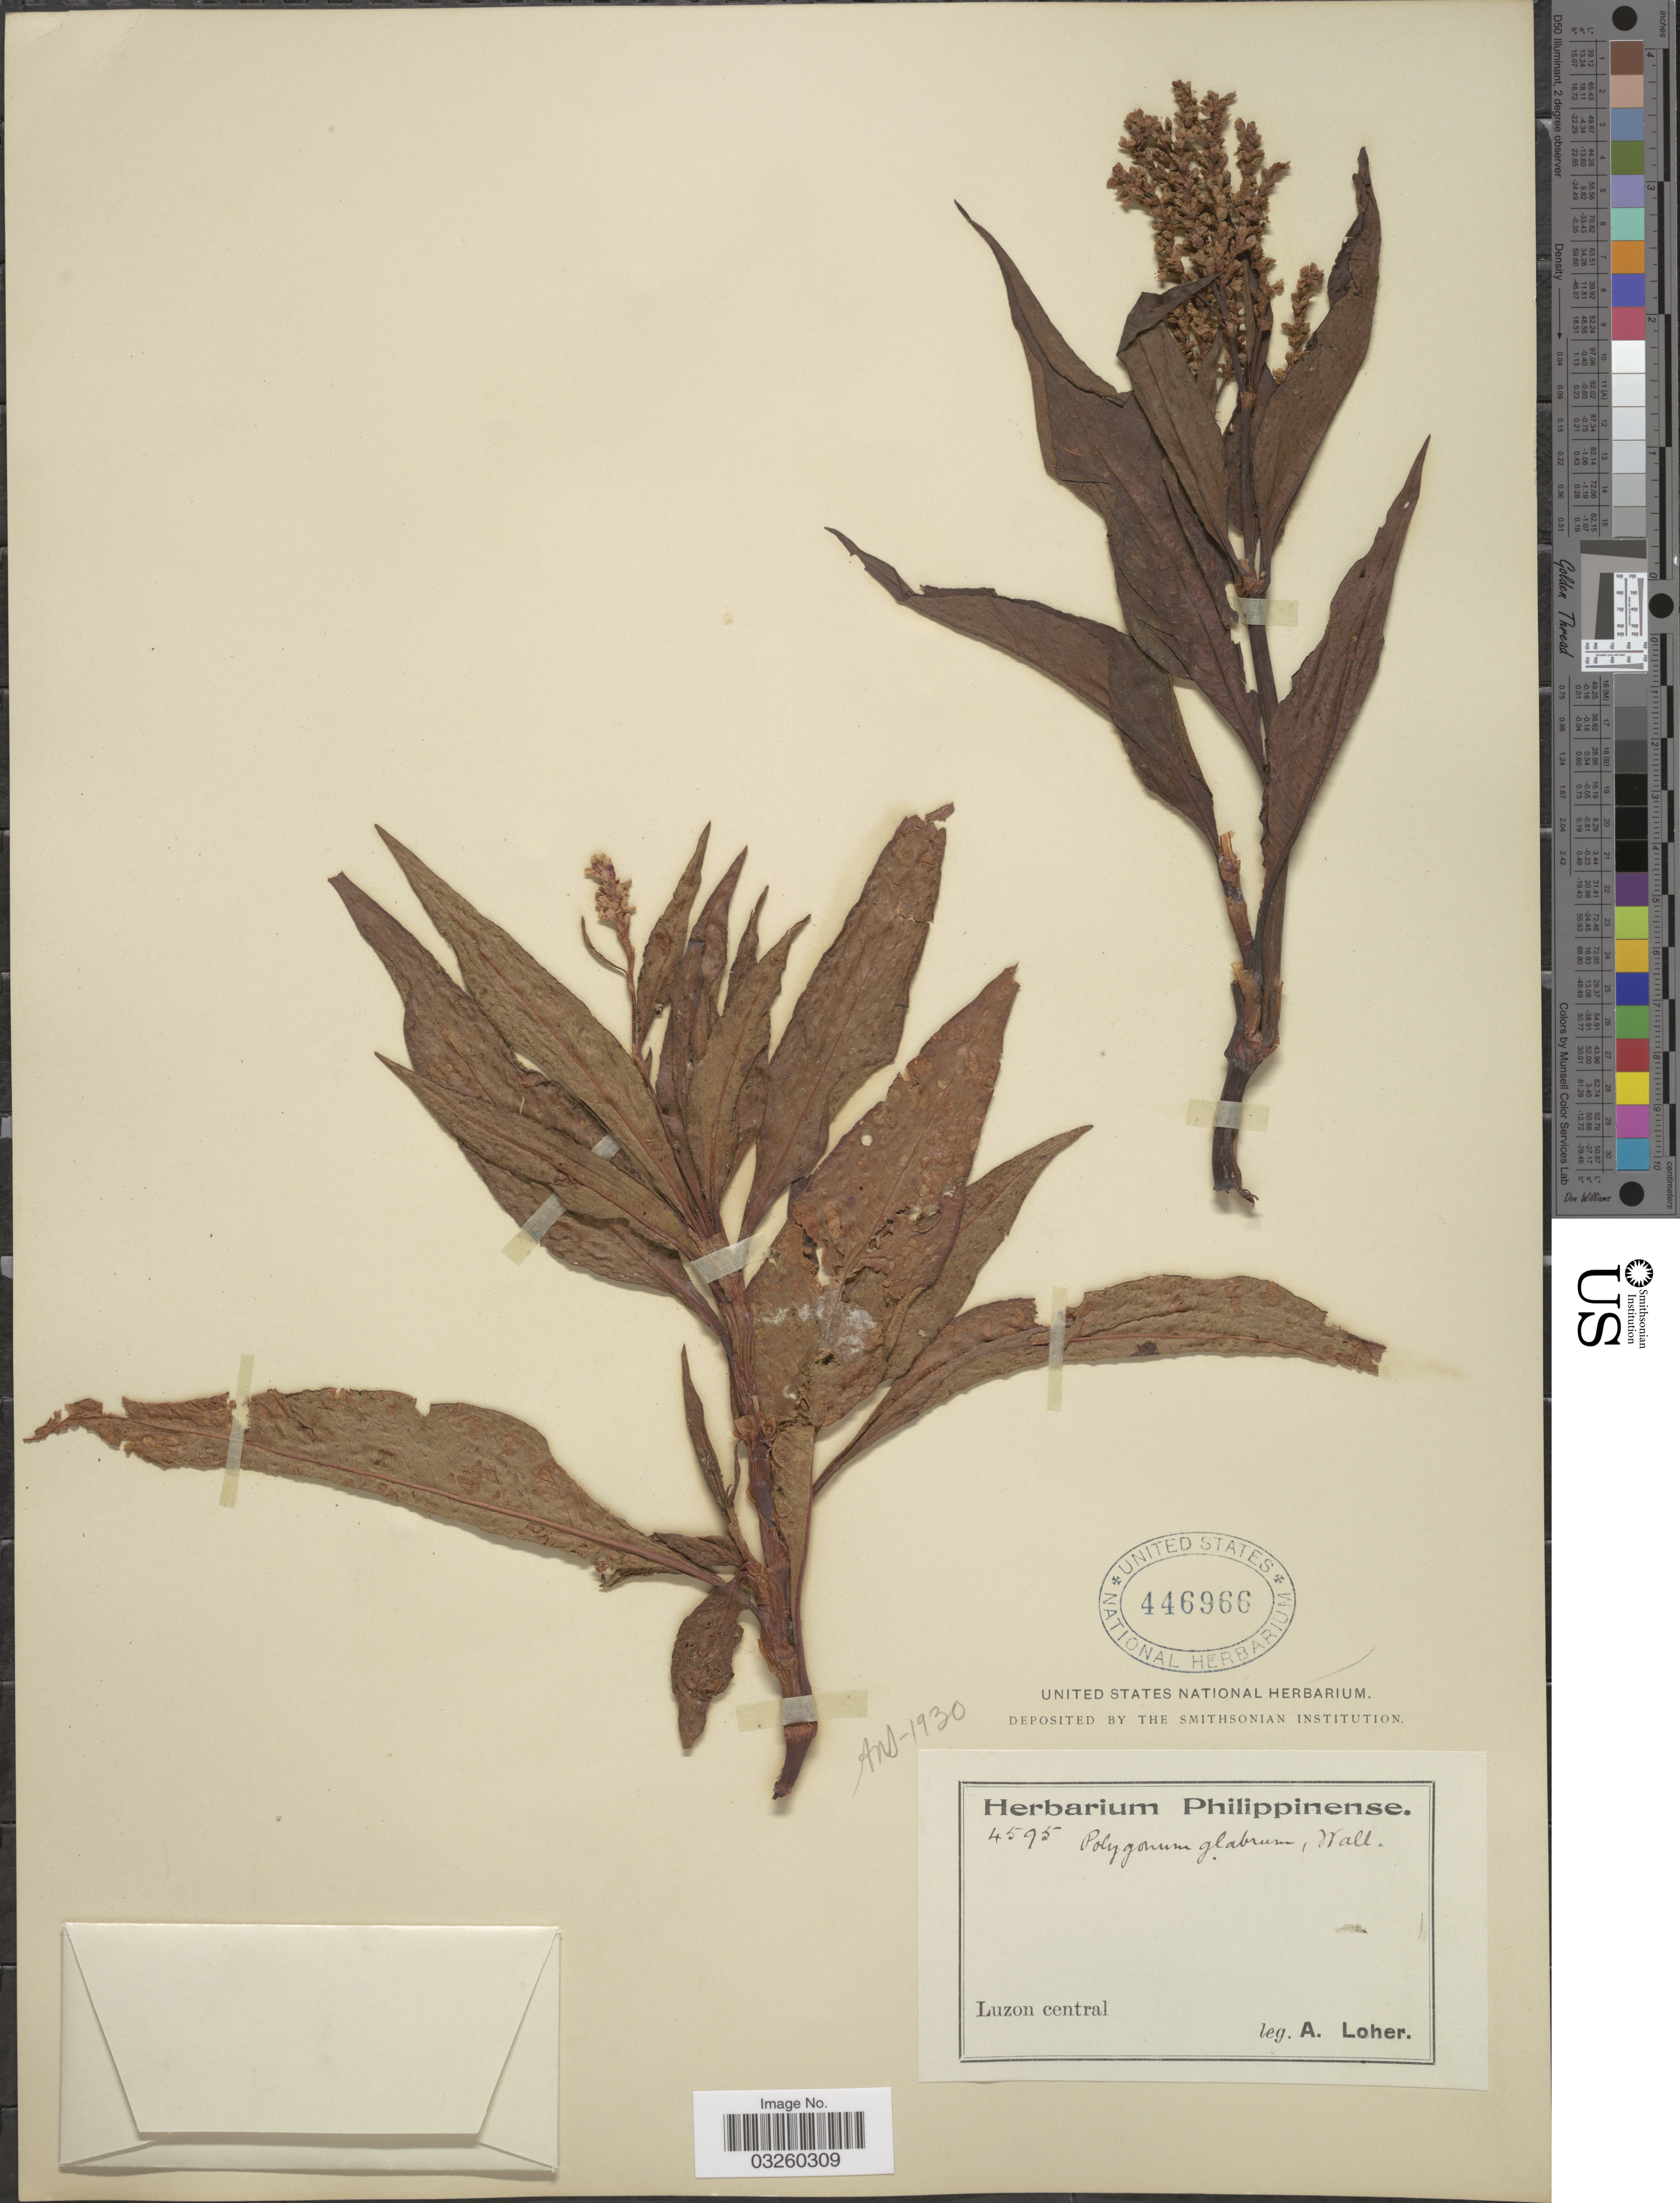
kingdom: Plantae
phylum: Tracheophyta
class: Magnoliopsida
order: Caryophyllales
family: Polygonaceae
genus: Polygonum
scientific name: Polygonum glabrum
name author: Willd.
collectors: A. Loher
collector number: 4595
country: Philippines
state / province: Central Luzon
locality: Luzon central.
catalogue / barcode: US 446966